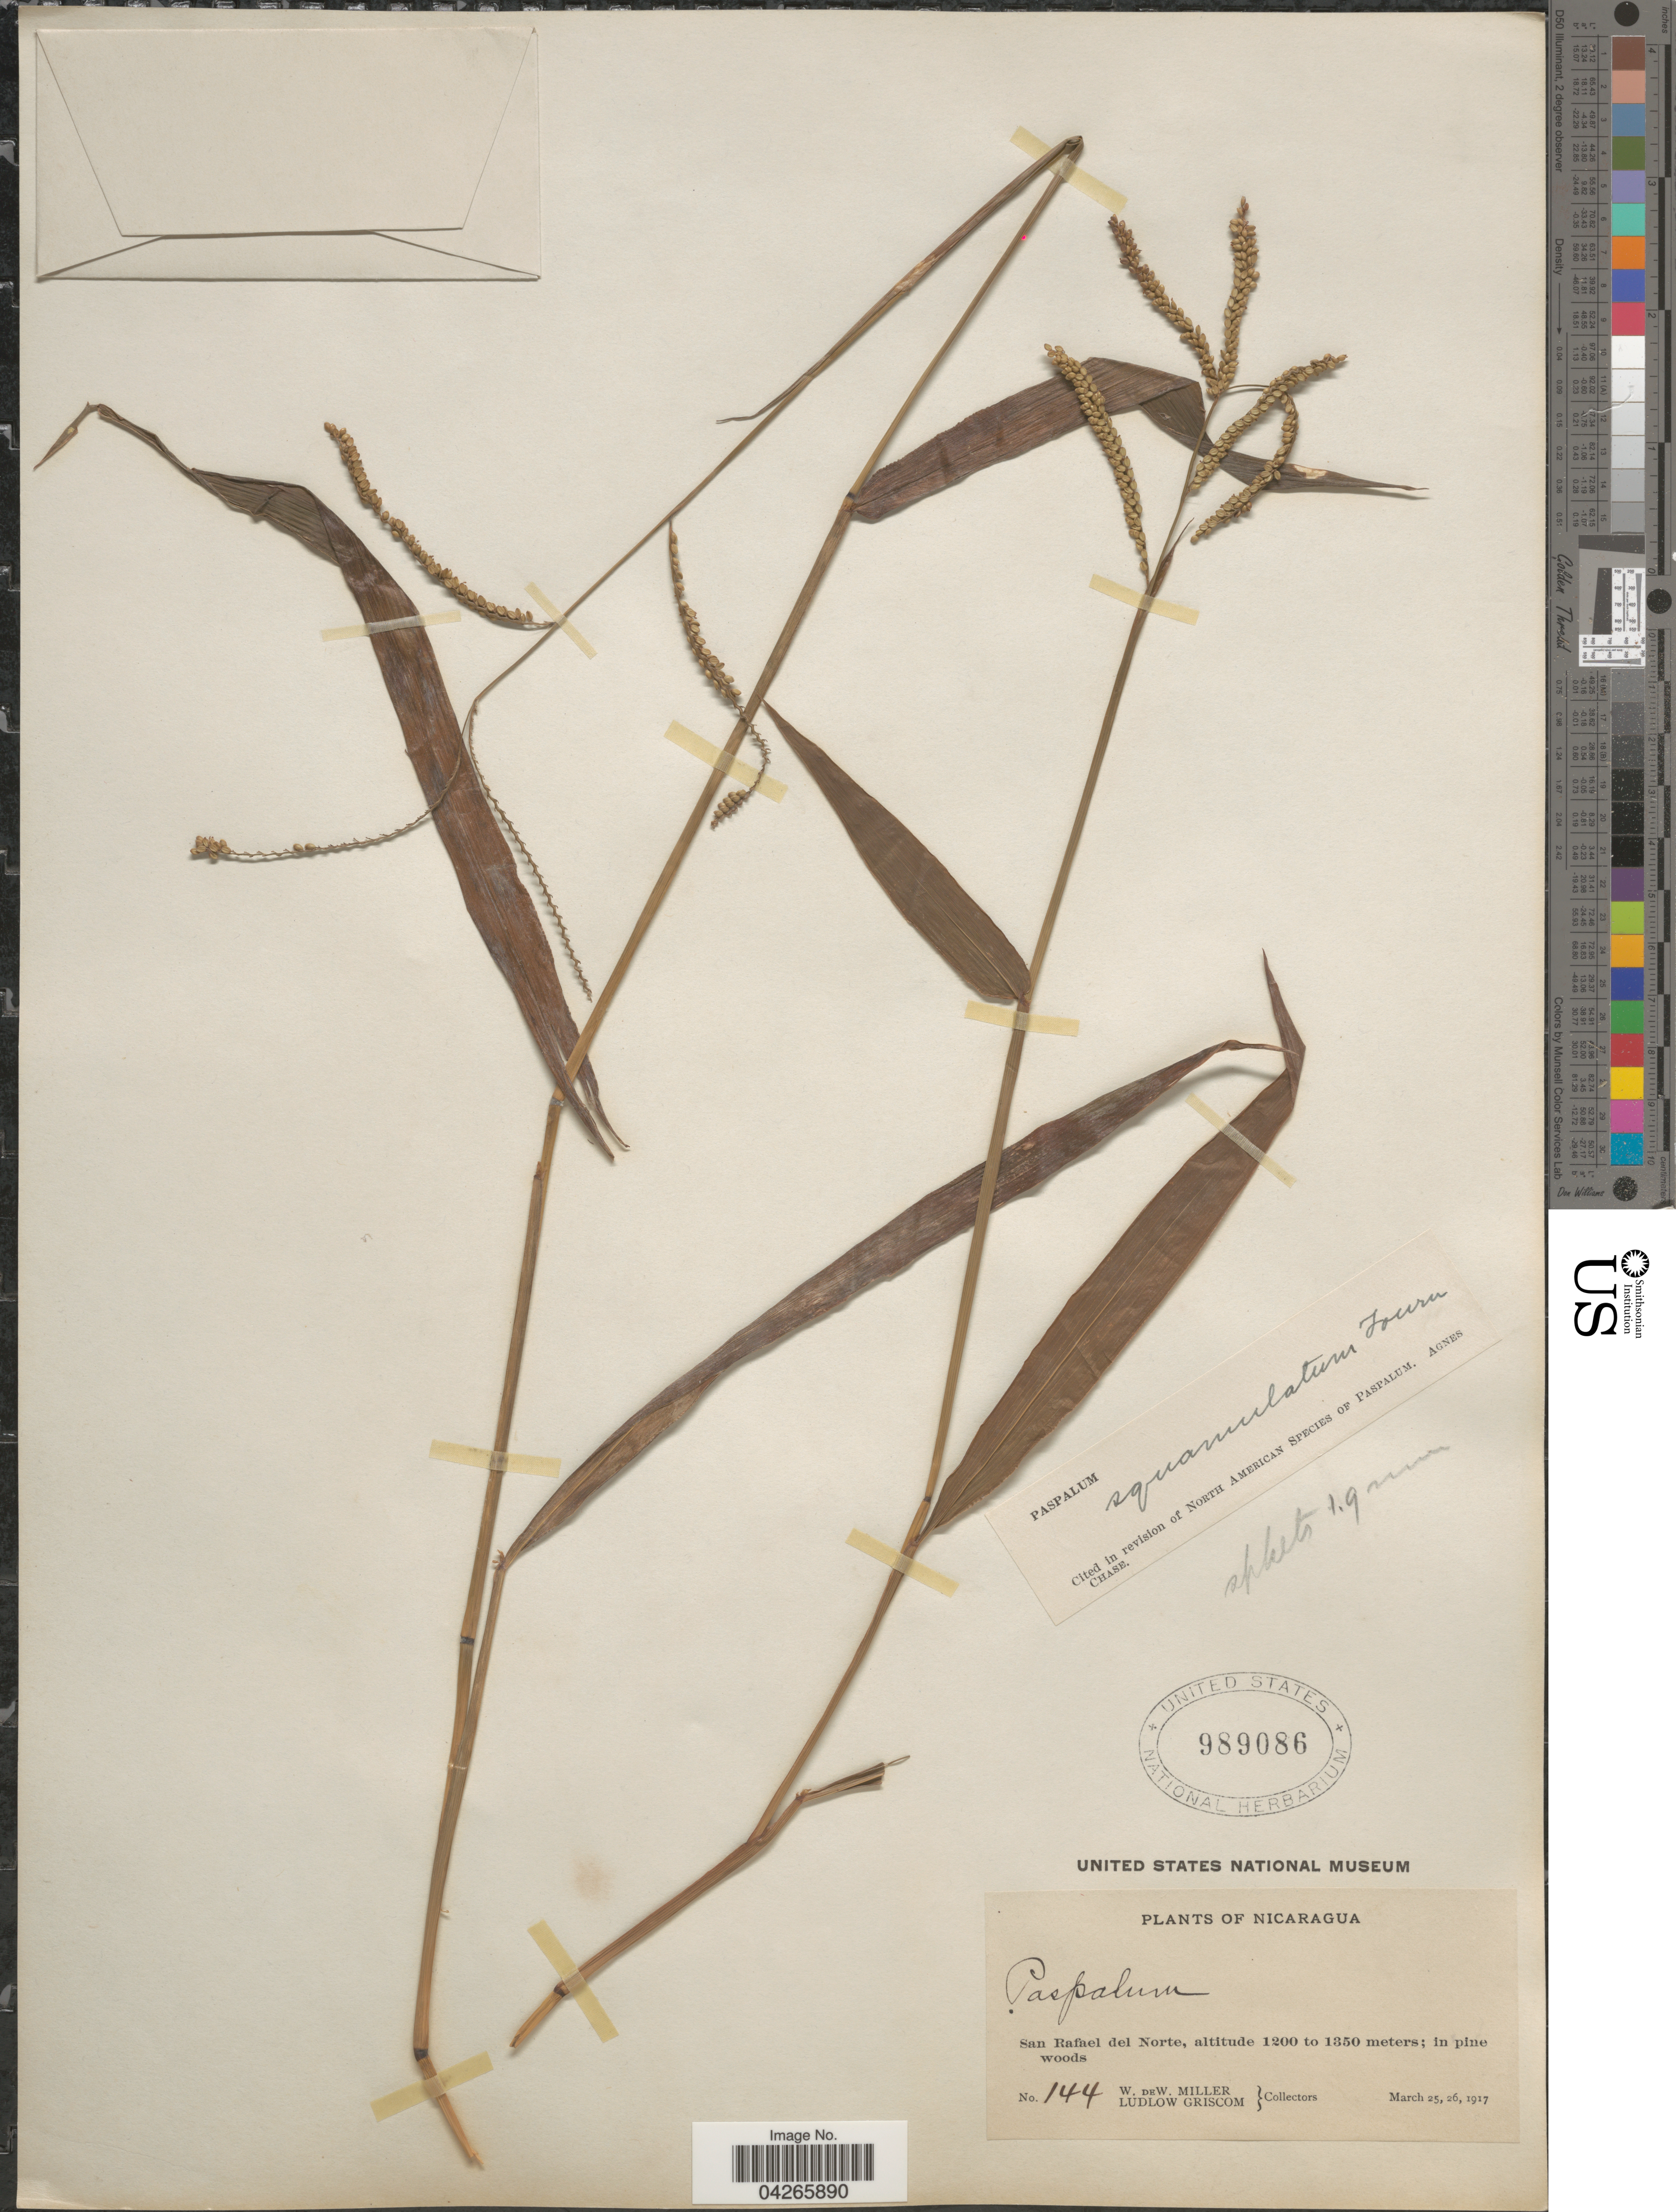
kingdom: Plantae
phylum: Tracheophyta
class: Liliopsida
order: Poales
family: Poaceae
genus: Paspalum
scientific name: Paspalum squamulatum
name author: E. Fourn.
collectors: W. Miller & L. Griscom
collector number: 144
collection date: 1917-03-25/1917-03-26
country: Nicaragua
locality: San Rafael del Norte.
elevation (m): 1200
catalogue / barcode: US 989086